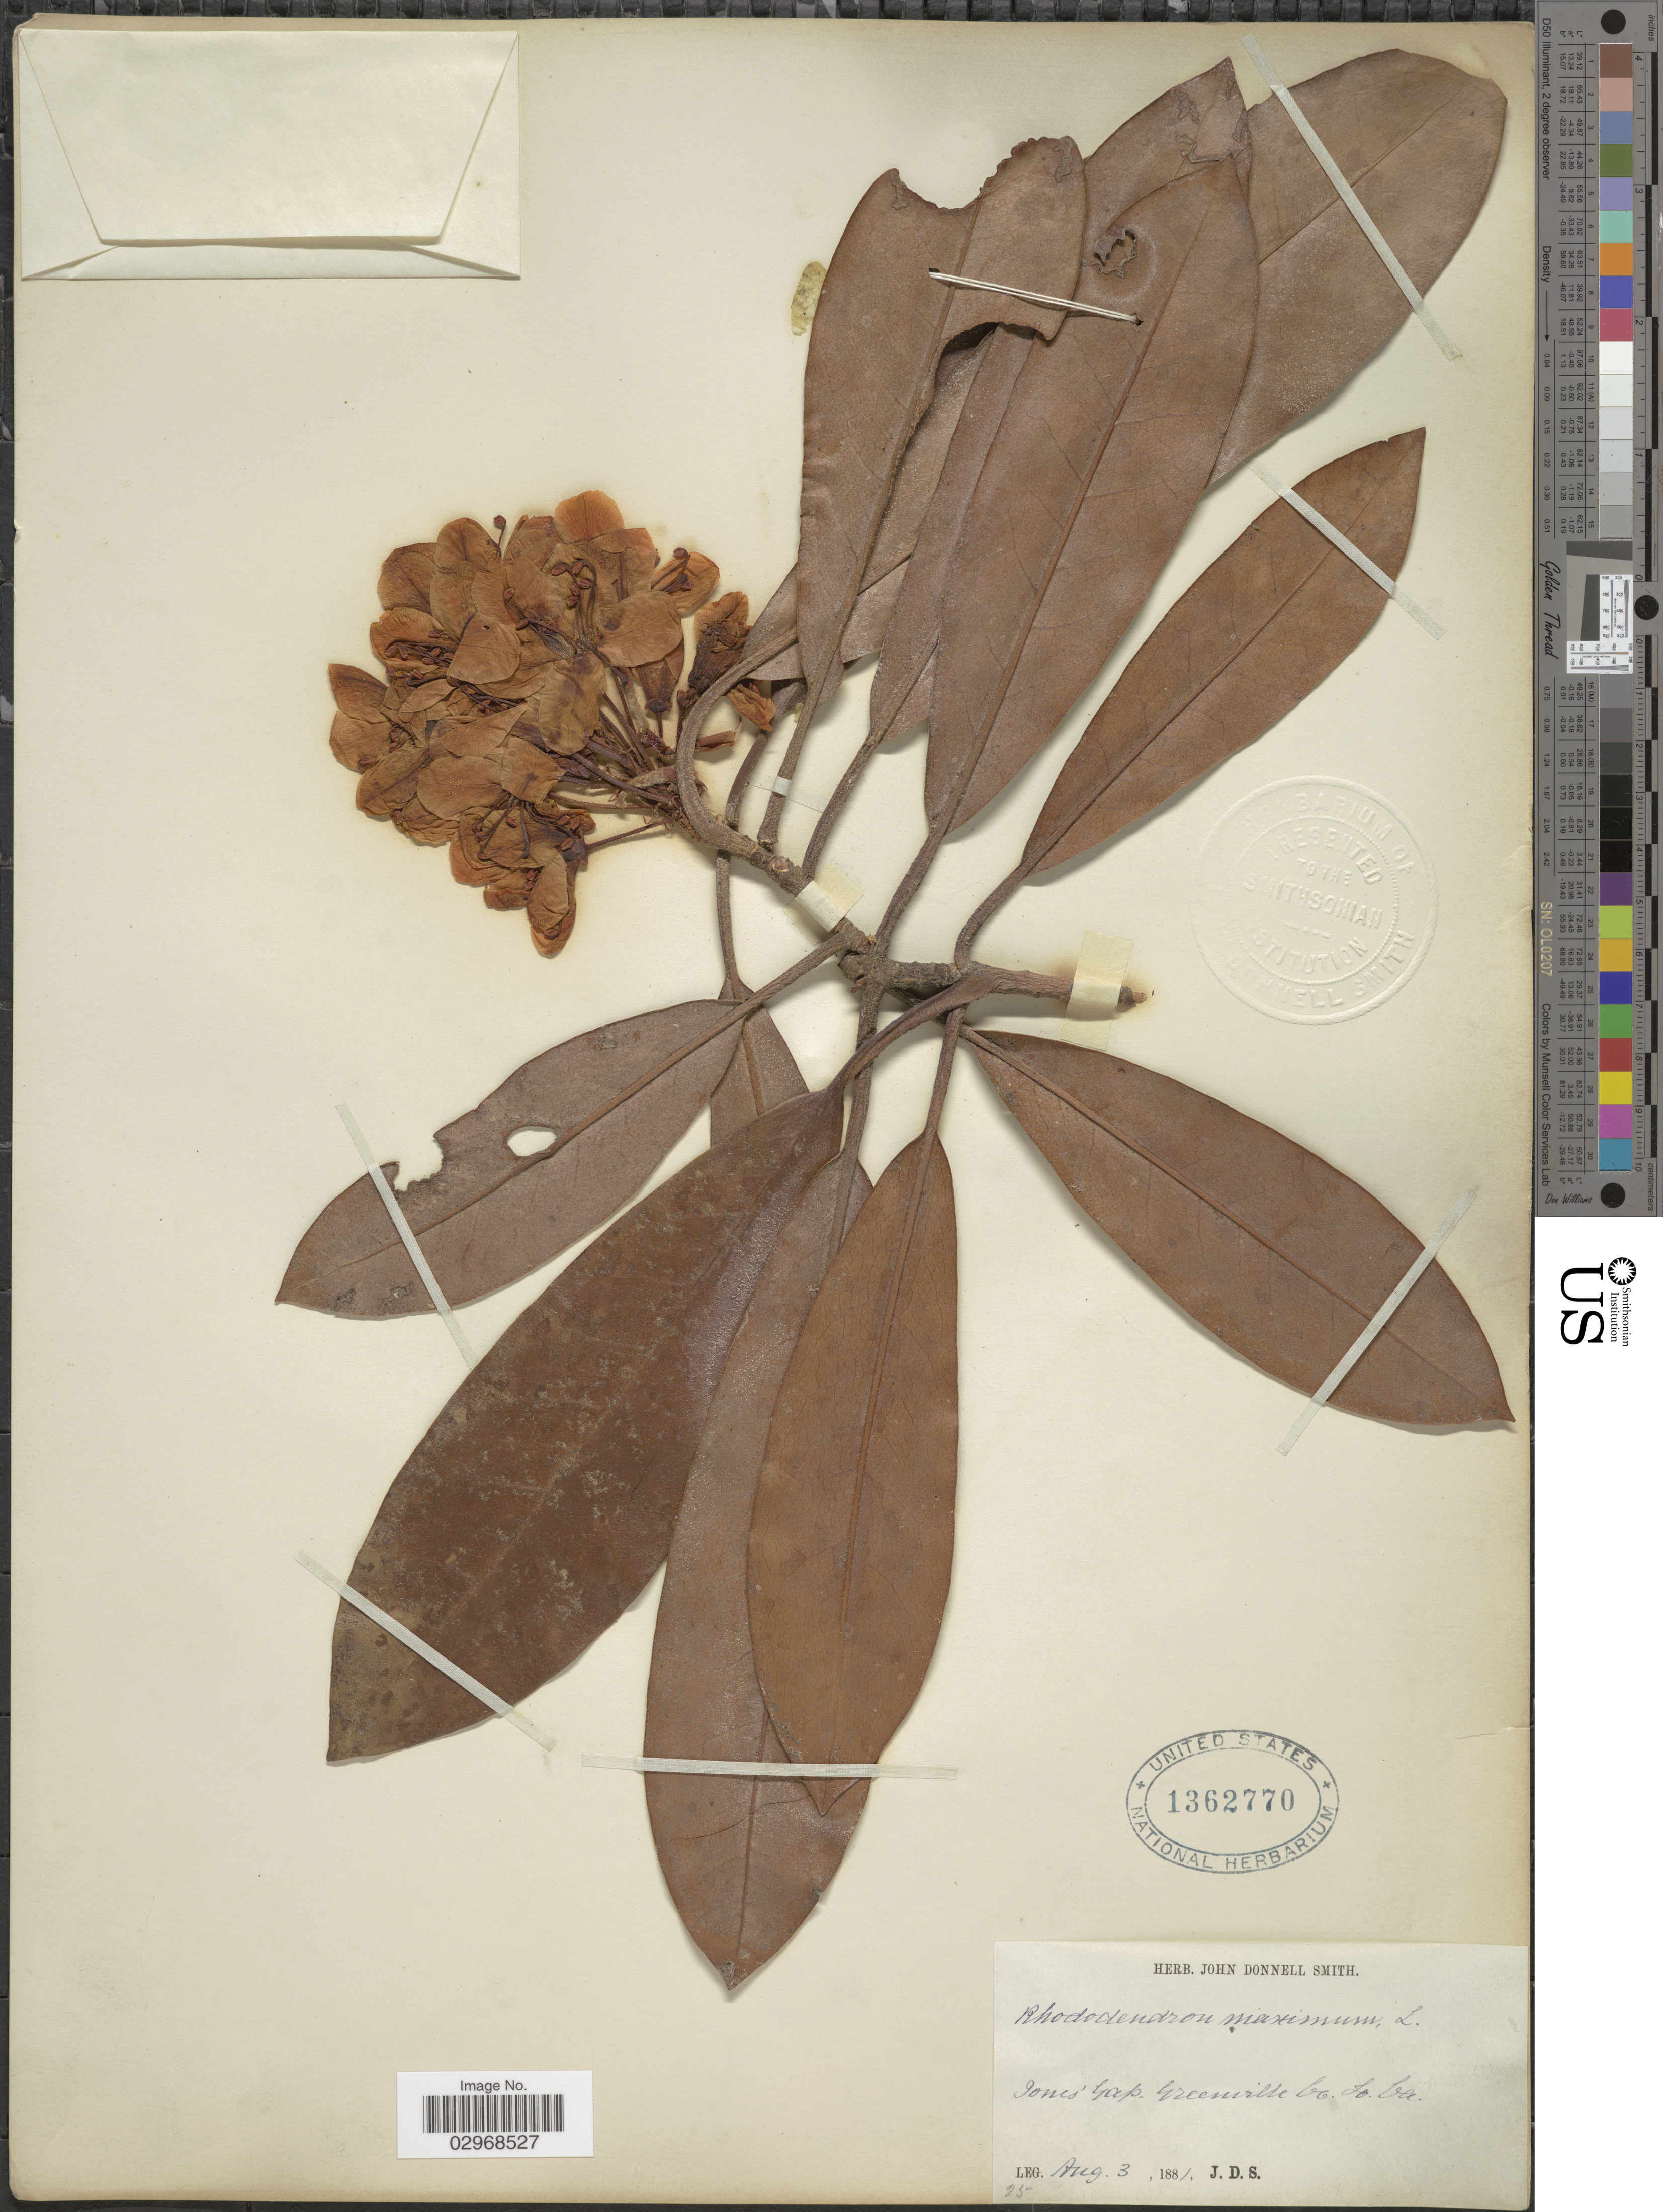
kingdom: Plantae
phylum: Tracheophyta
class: Magnoliopsida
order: Ericales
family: Ericaceae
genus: Rhododendron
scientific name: Rhododendron maximum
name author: L.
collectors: J. Donnell Smith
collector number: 25?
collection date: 1881-08-03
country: United States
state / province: South Carolina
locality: Jones' Gap. Greenville Co.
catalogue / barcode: US 1362770